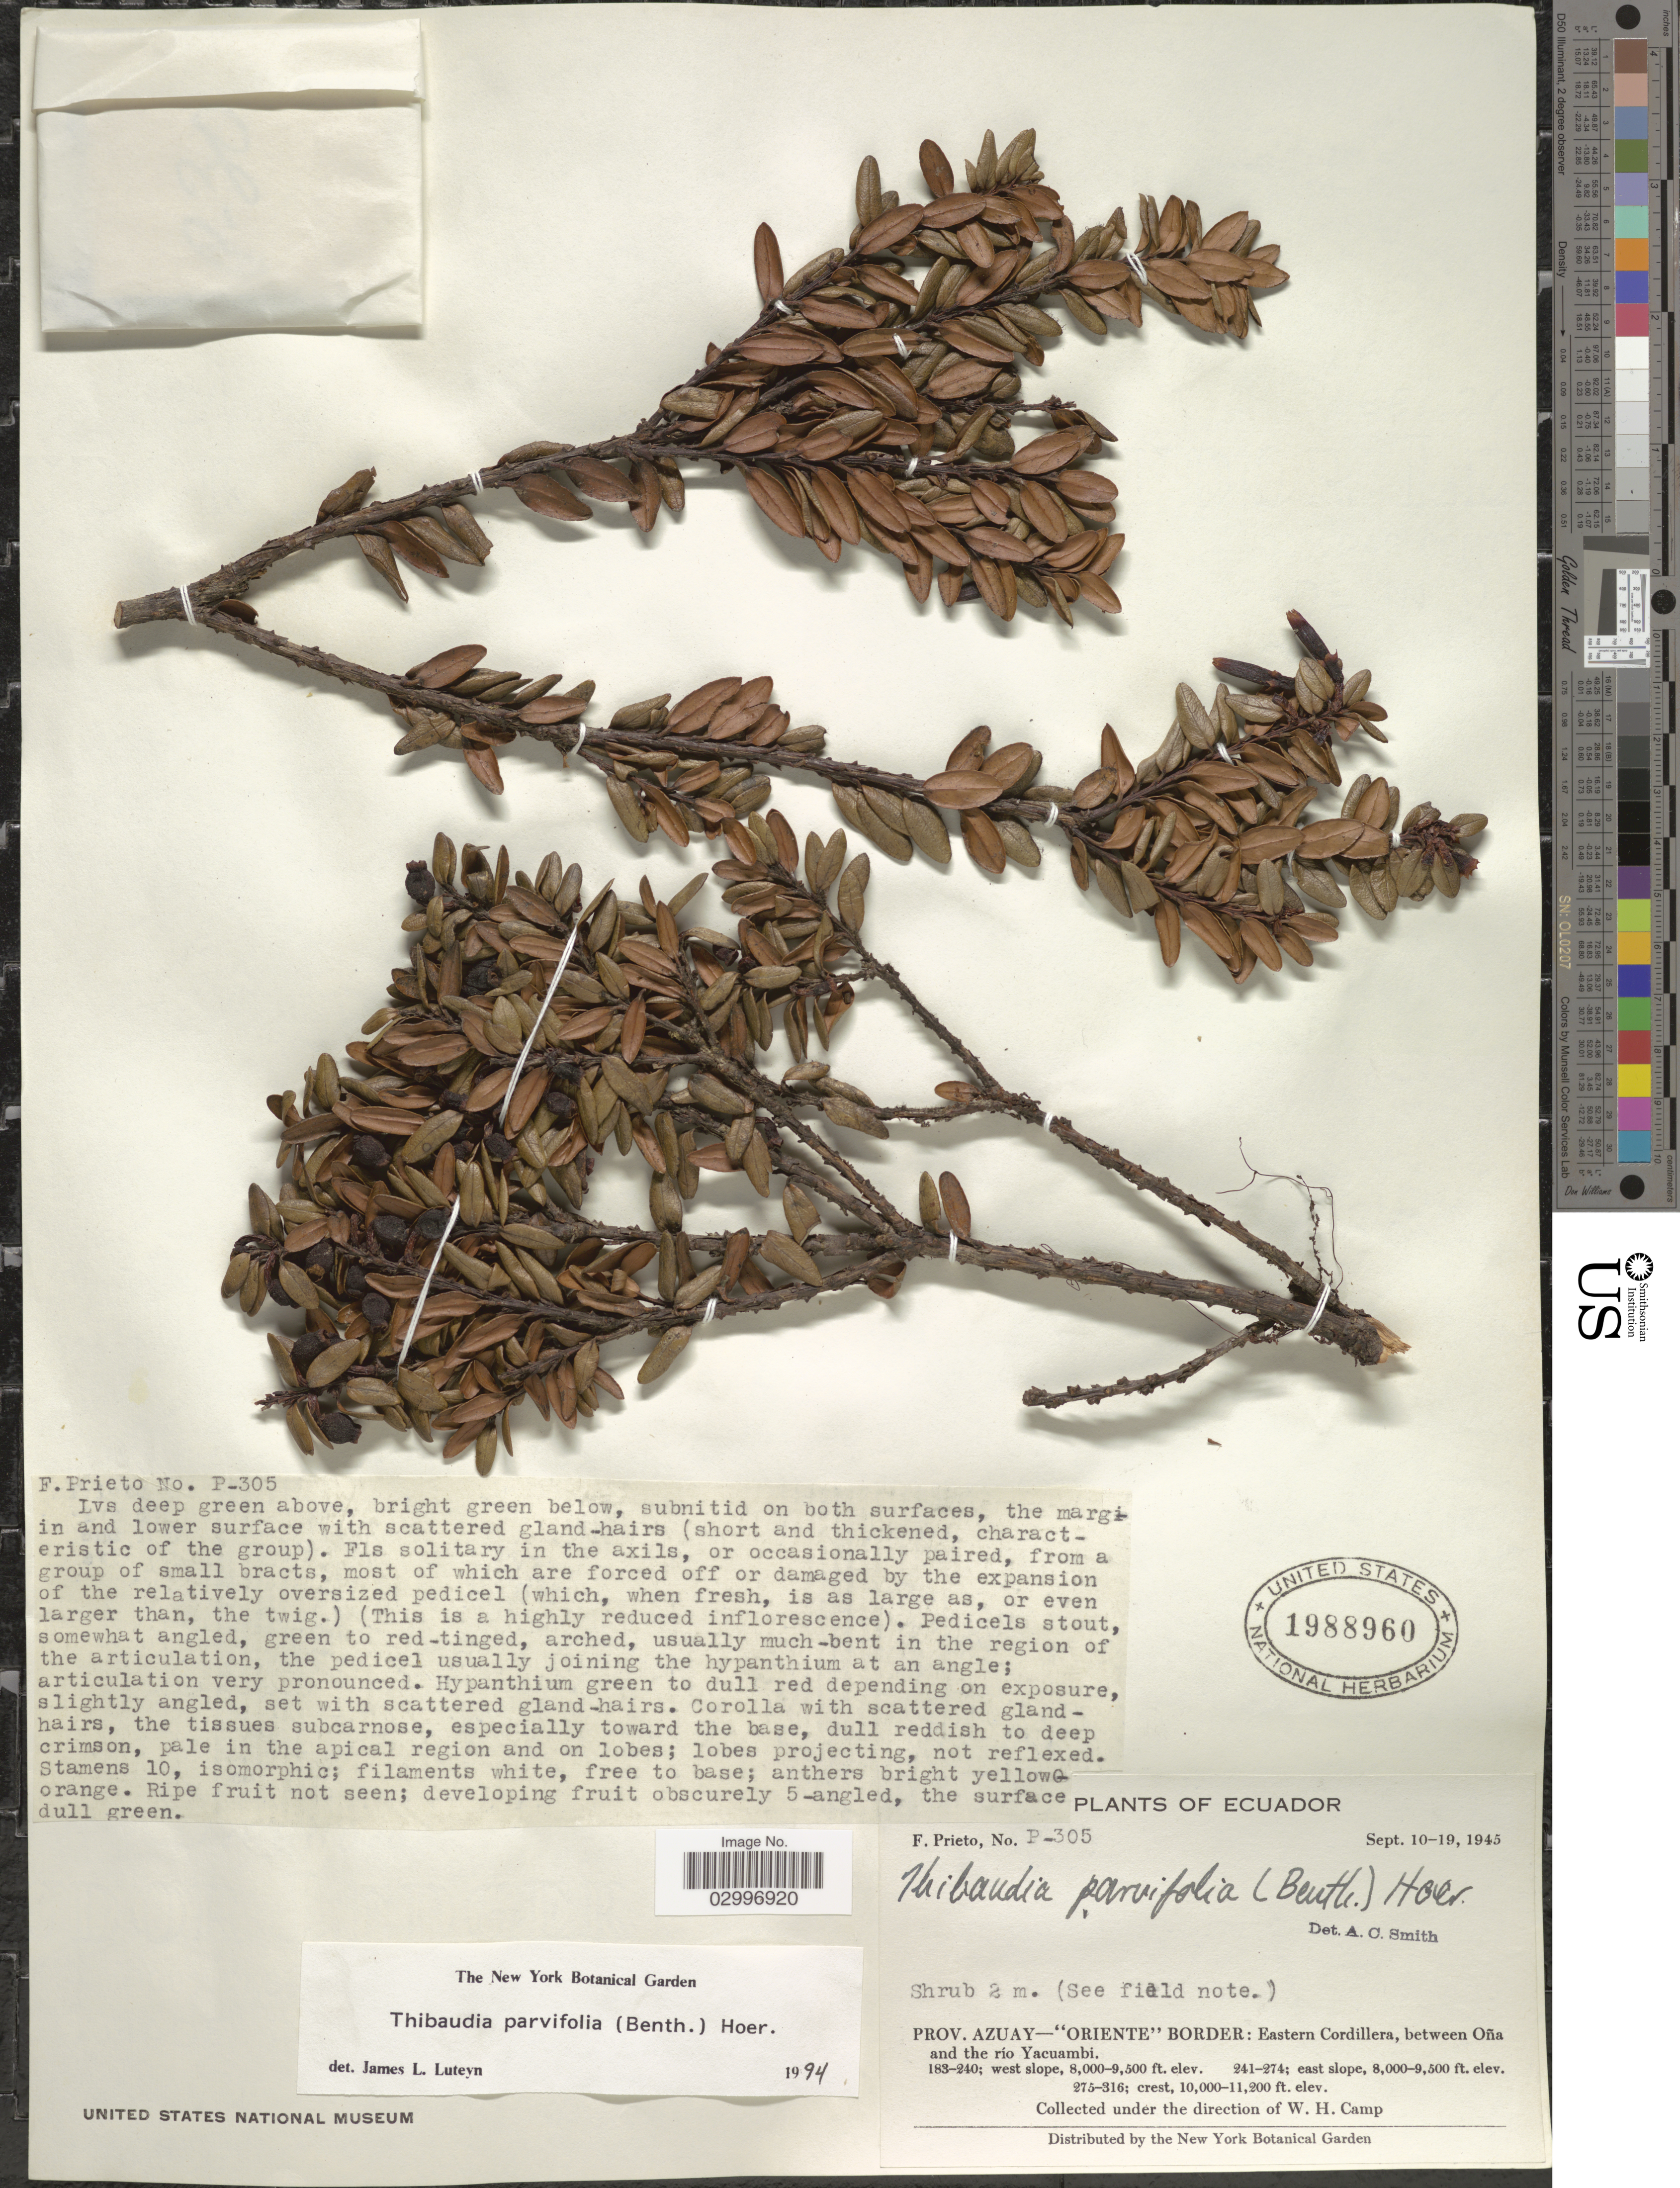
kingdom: Plantae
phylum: Tracheophyta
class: Magnoliopsida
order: Ericales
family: Ericaceae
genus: Thibaudia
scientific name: Thibaudia parvifolia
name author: (Benth.) Hoerold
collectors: F. Prieto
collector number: P-305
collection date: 1945-09-10/1945-09-19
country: Ecuador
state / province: Azuay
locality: Oriente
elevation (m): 3048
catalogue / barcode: US 1988960